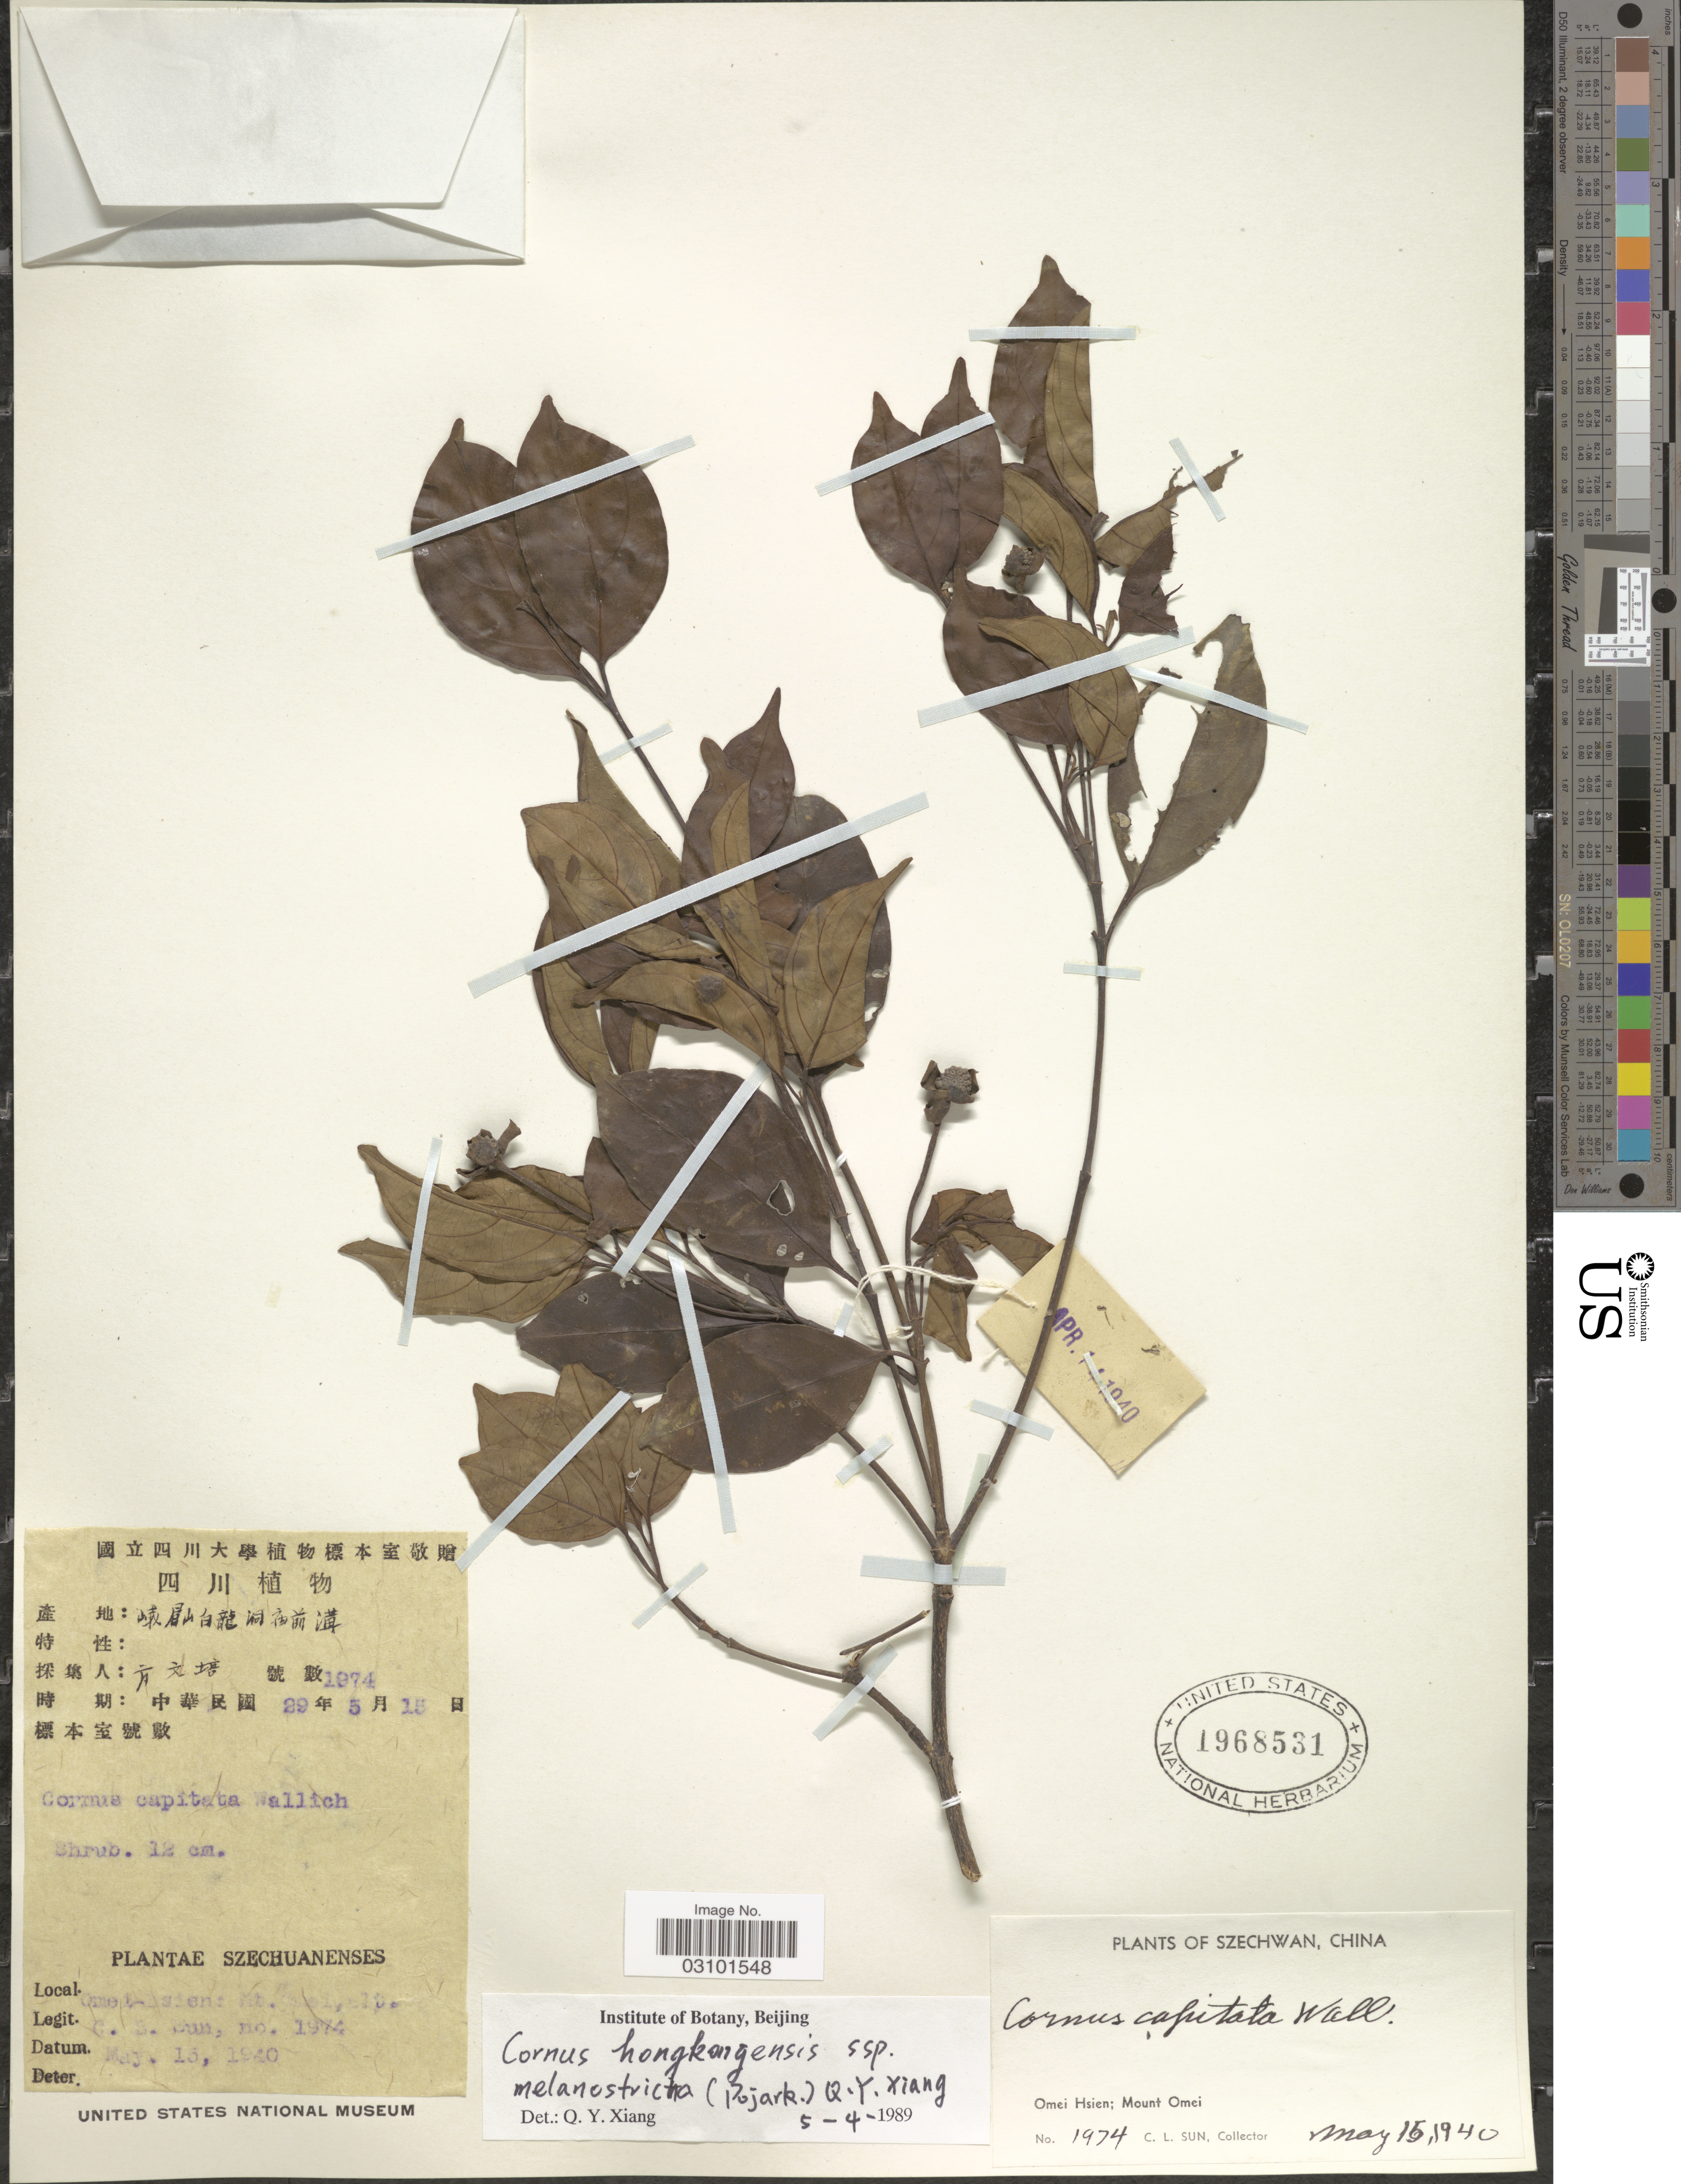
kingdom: Plantae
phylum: Tracheophyta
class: Magnoliopsida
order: Cornales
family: Cornaceae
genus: Cornus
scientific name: Cornus hongkongensis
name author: Hemsl.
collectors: C. Sun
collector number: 1974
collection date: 1940-05-15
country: China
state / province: Sichuan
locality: Szechwan. Omei Hsien; Mount Omei.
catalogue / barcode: US 1968531